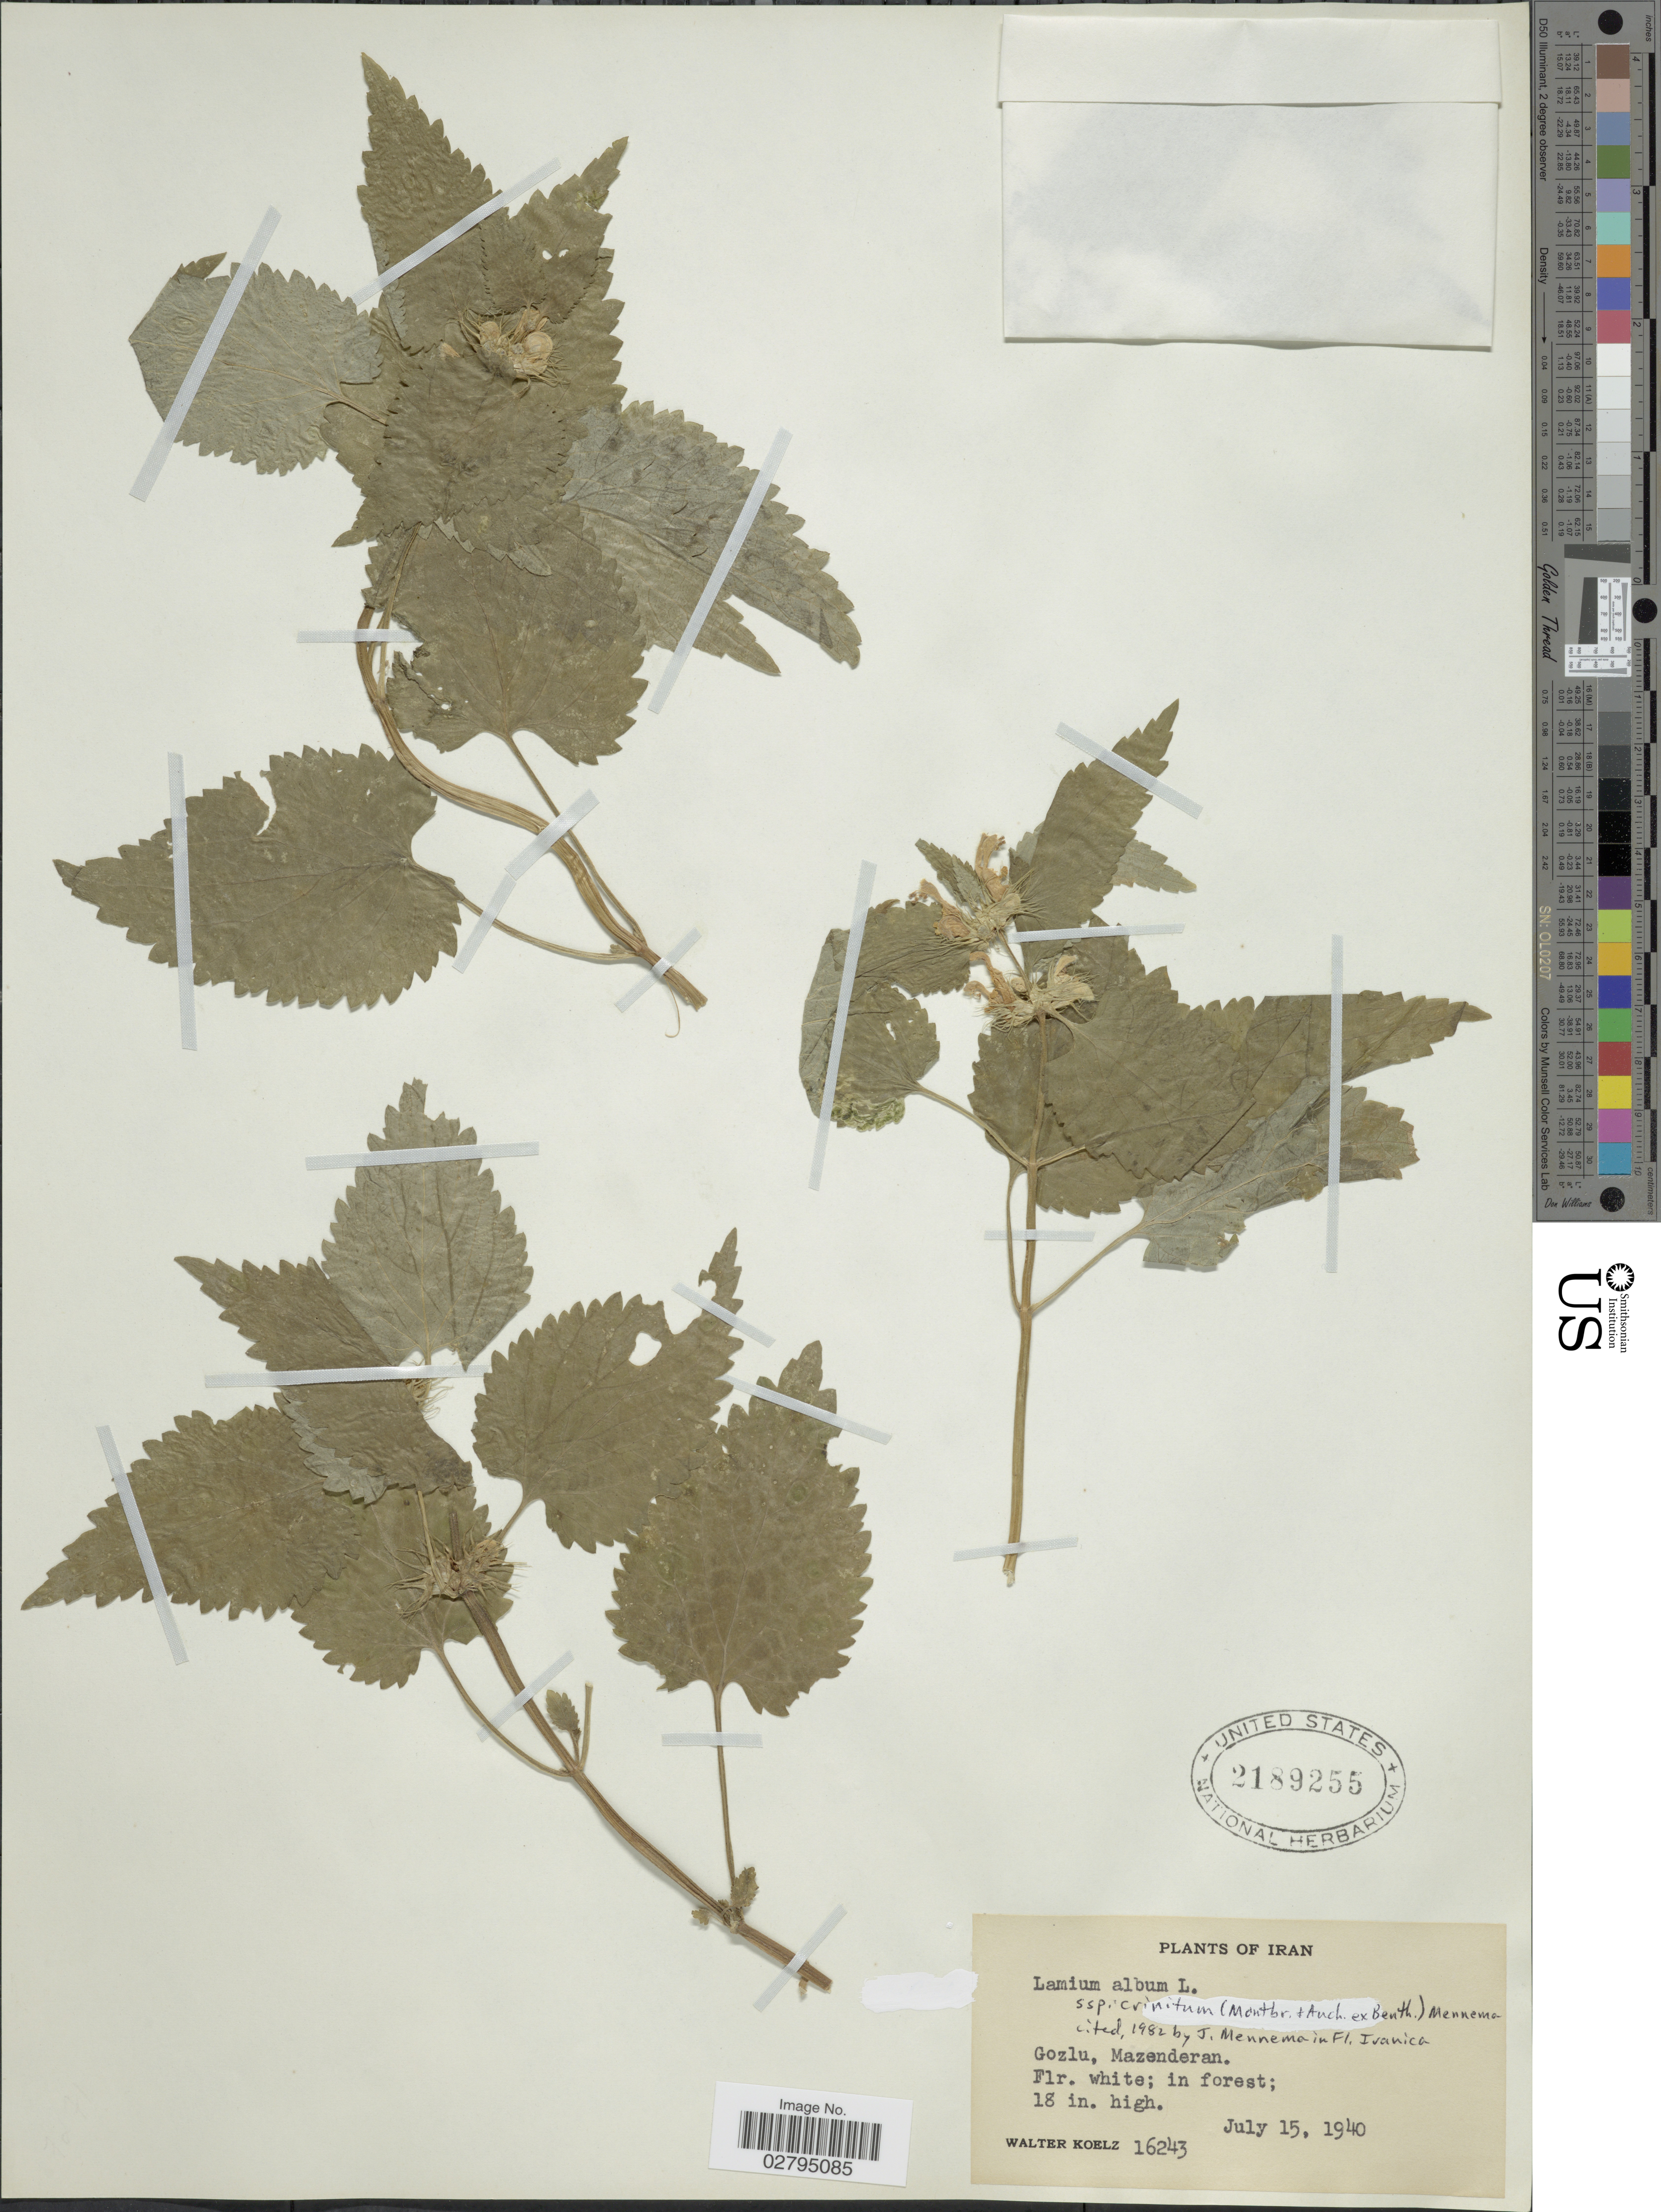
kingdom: Plantae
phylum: Tracheophyta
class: Magnoliopsida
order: Lamiales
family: Lamiaceae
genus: Lamium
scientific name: Lamium album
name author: L.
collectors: W. N. Koelz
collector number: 16243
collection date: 1940-07-15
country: Iran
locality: Gozlu, Mazenderan.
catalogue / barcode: US 2189255